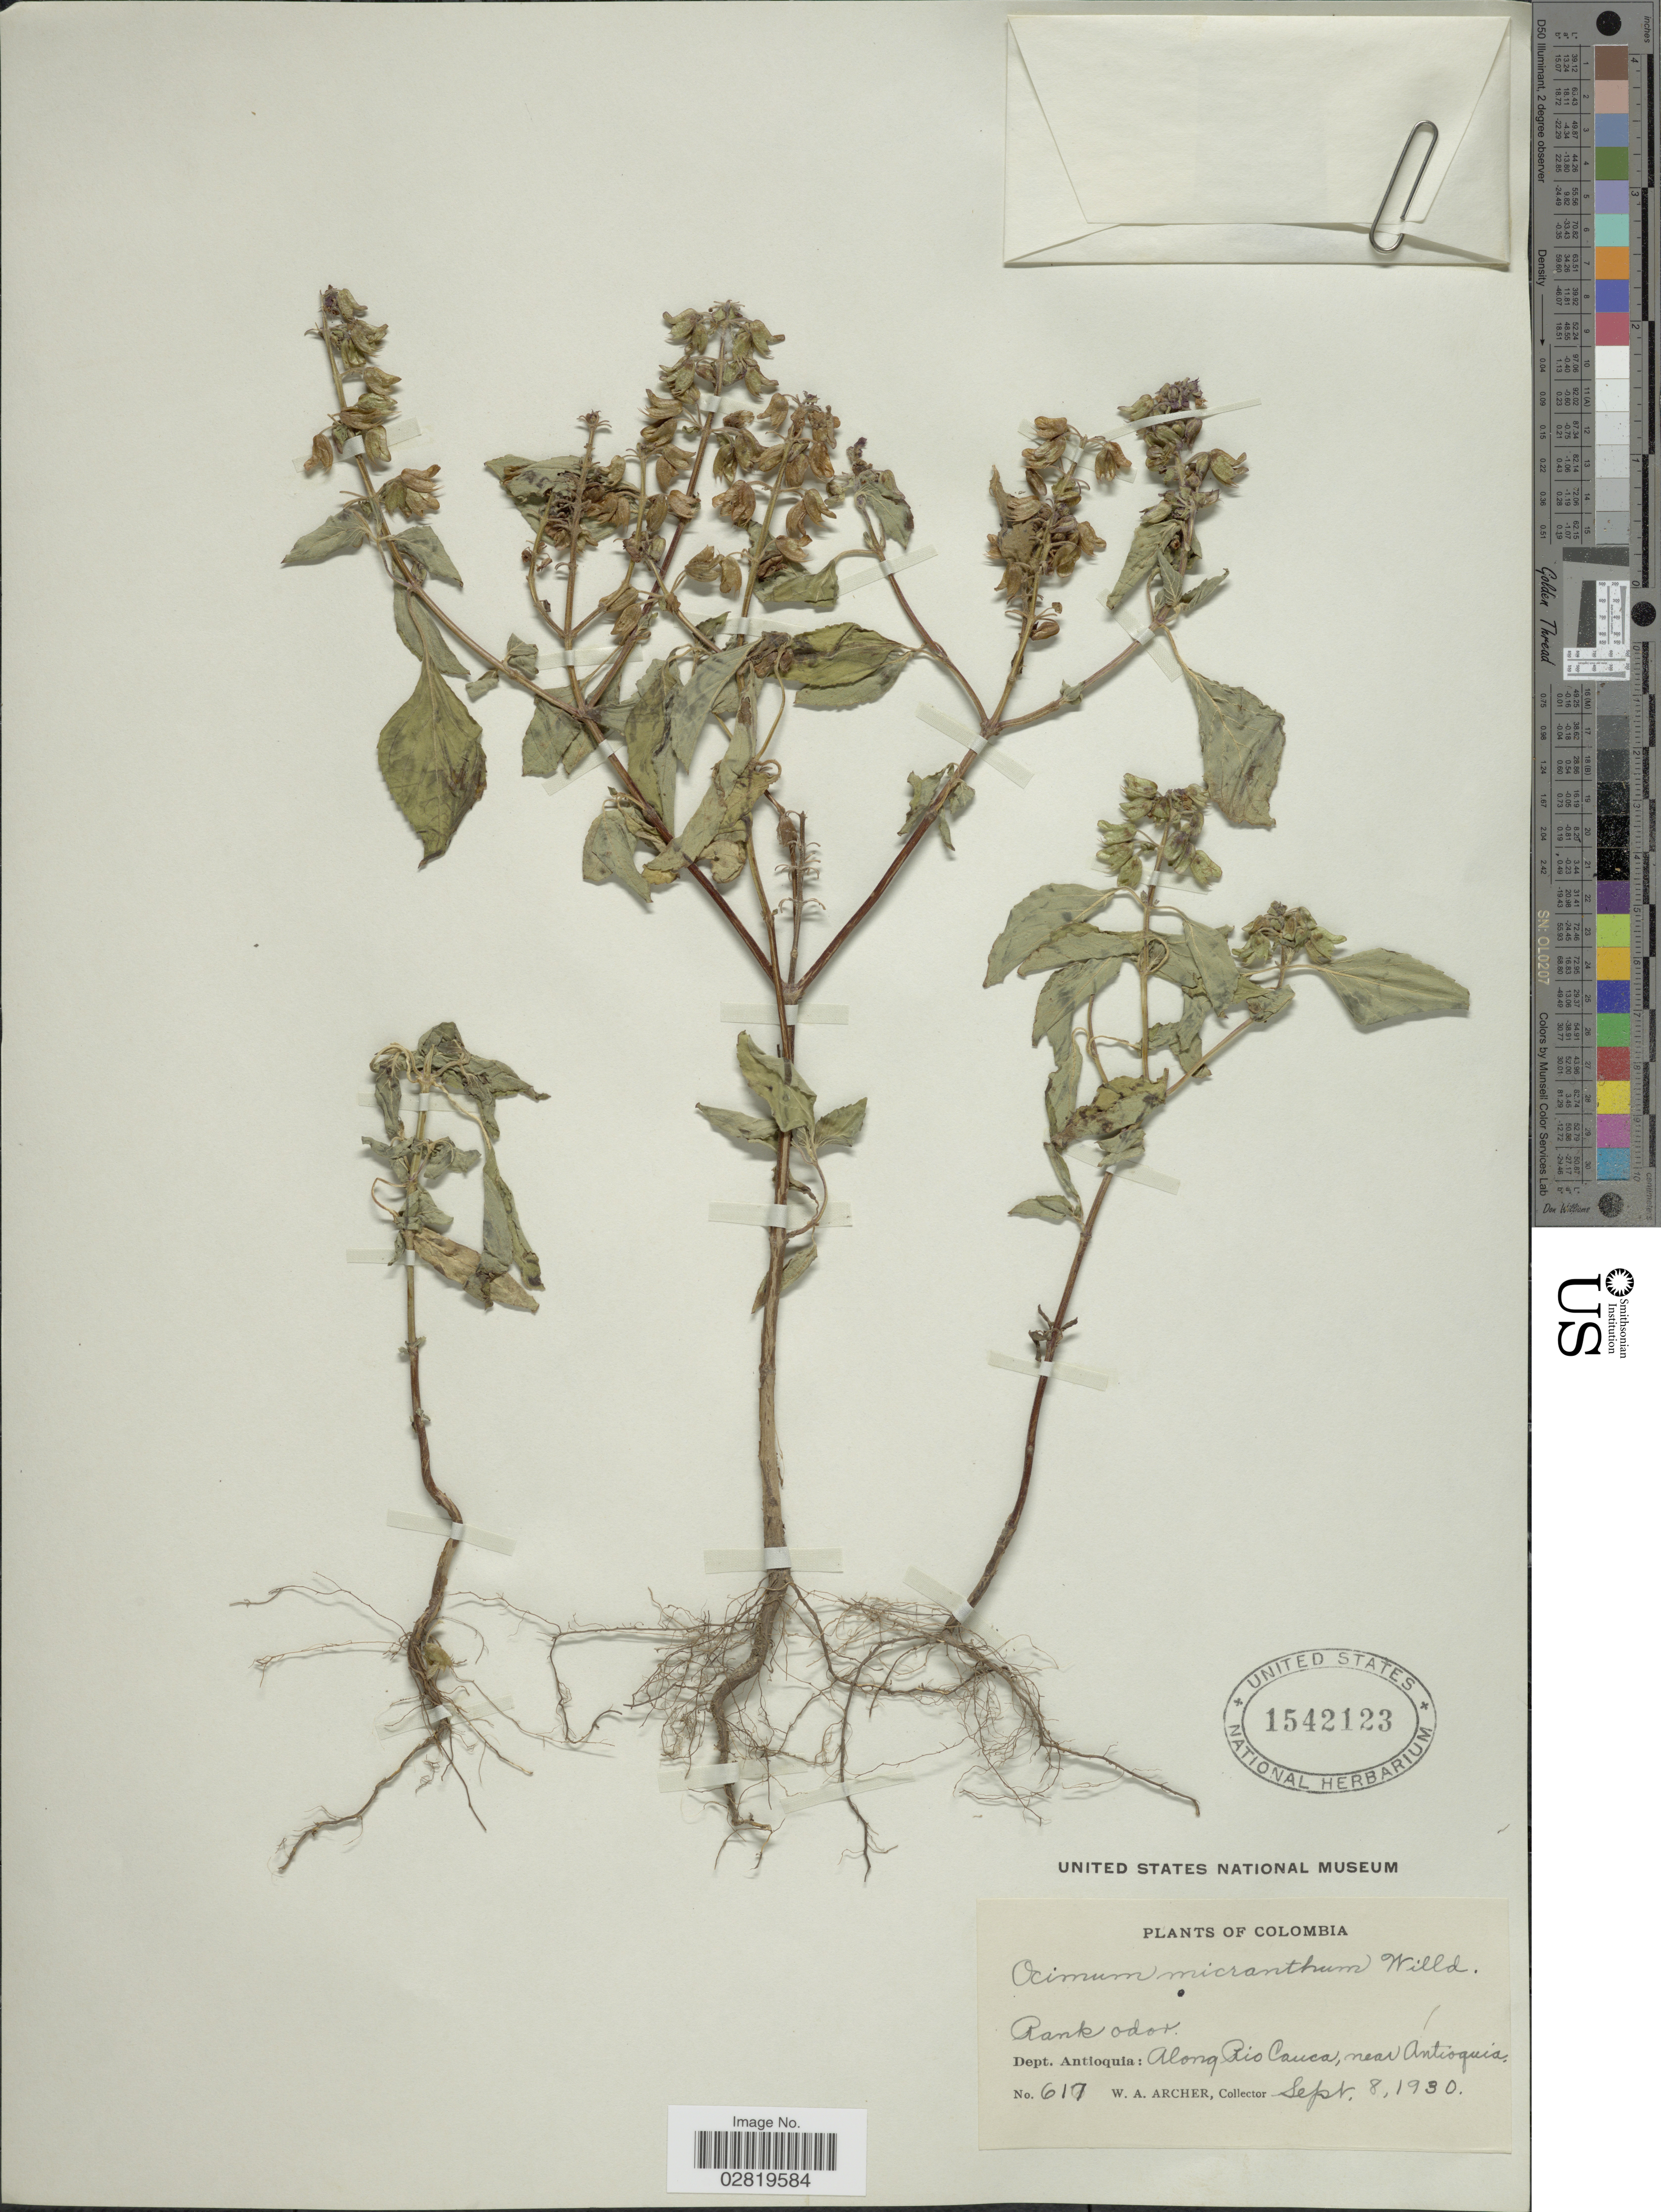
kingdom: Plantae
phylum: Tracheophyta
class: Magnoliopsida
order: Lamiales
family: Lamiaceae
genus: Ocimum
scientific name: Ocimum micranthum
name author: Willd.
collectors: W. A. Archer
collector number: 617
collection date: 1930-09-08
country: Colombia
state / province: Antioquia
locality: Dept. Antioquia: Along Rio Cauca, near Antioquia.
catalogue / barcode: US 1542123